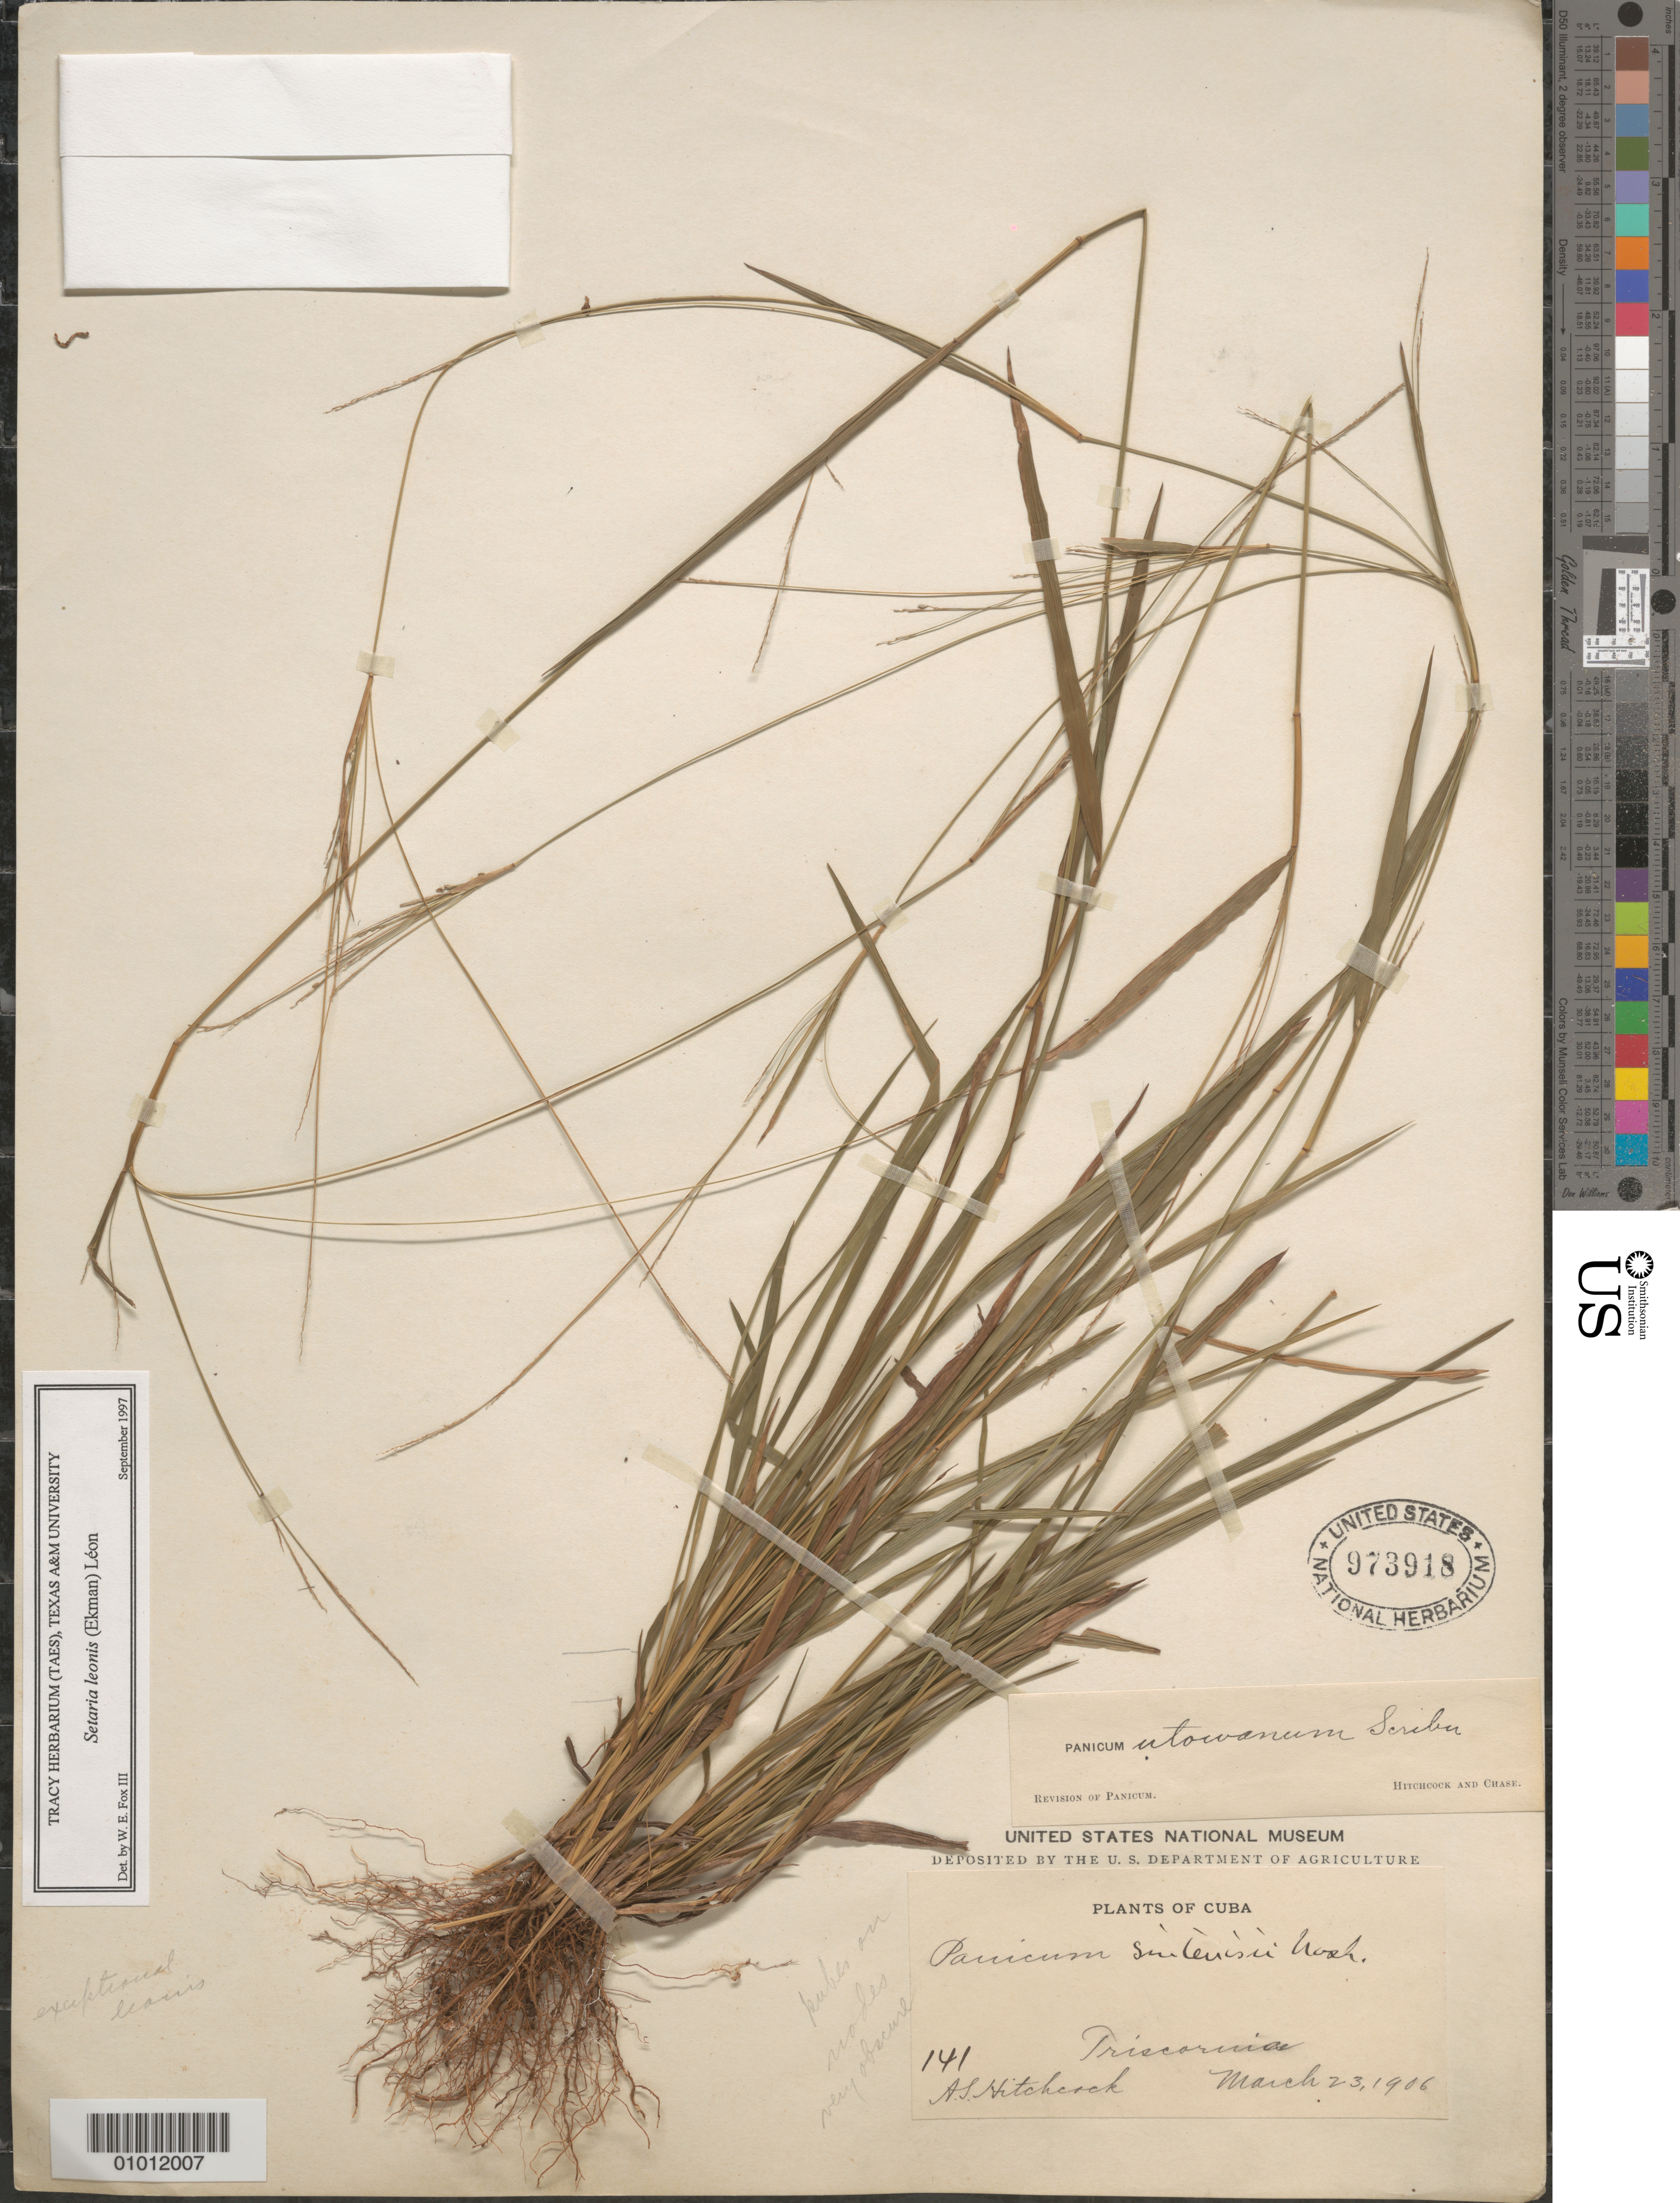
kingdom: Plantae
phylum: Tracheophyta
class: Liliopsida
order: Poales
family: Poaceae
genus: Setaria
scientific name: Setaria leonis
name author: (Ekman) León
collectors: A. S. Hitchcock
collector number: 141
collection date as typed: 23 Mar 1906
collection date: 1906-03-23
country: Cuba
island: Cuba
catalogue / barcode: US 973918